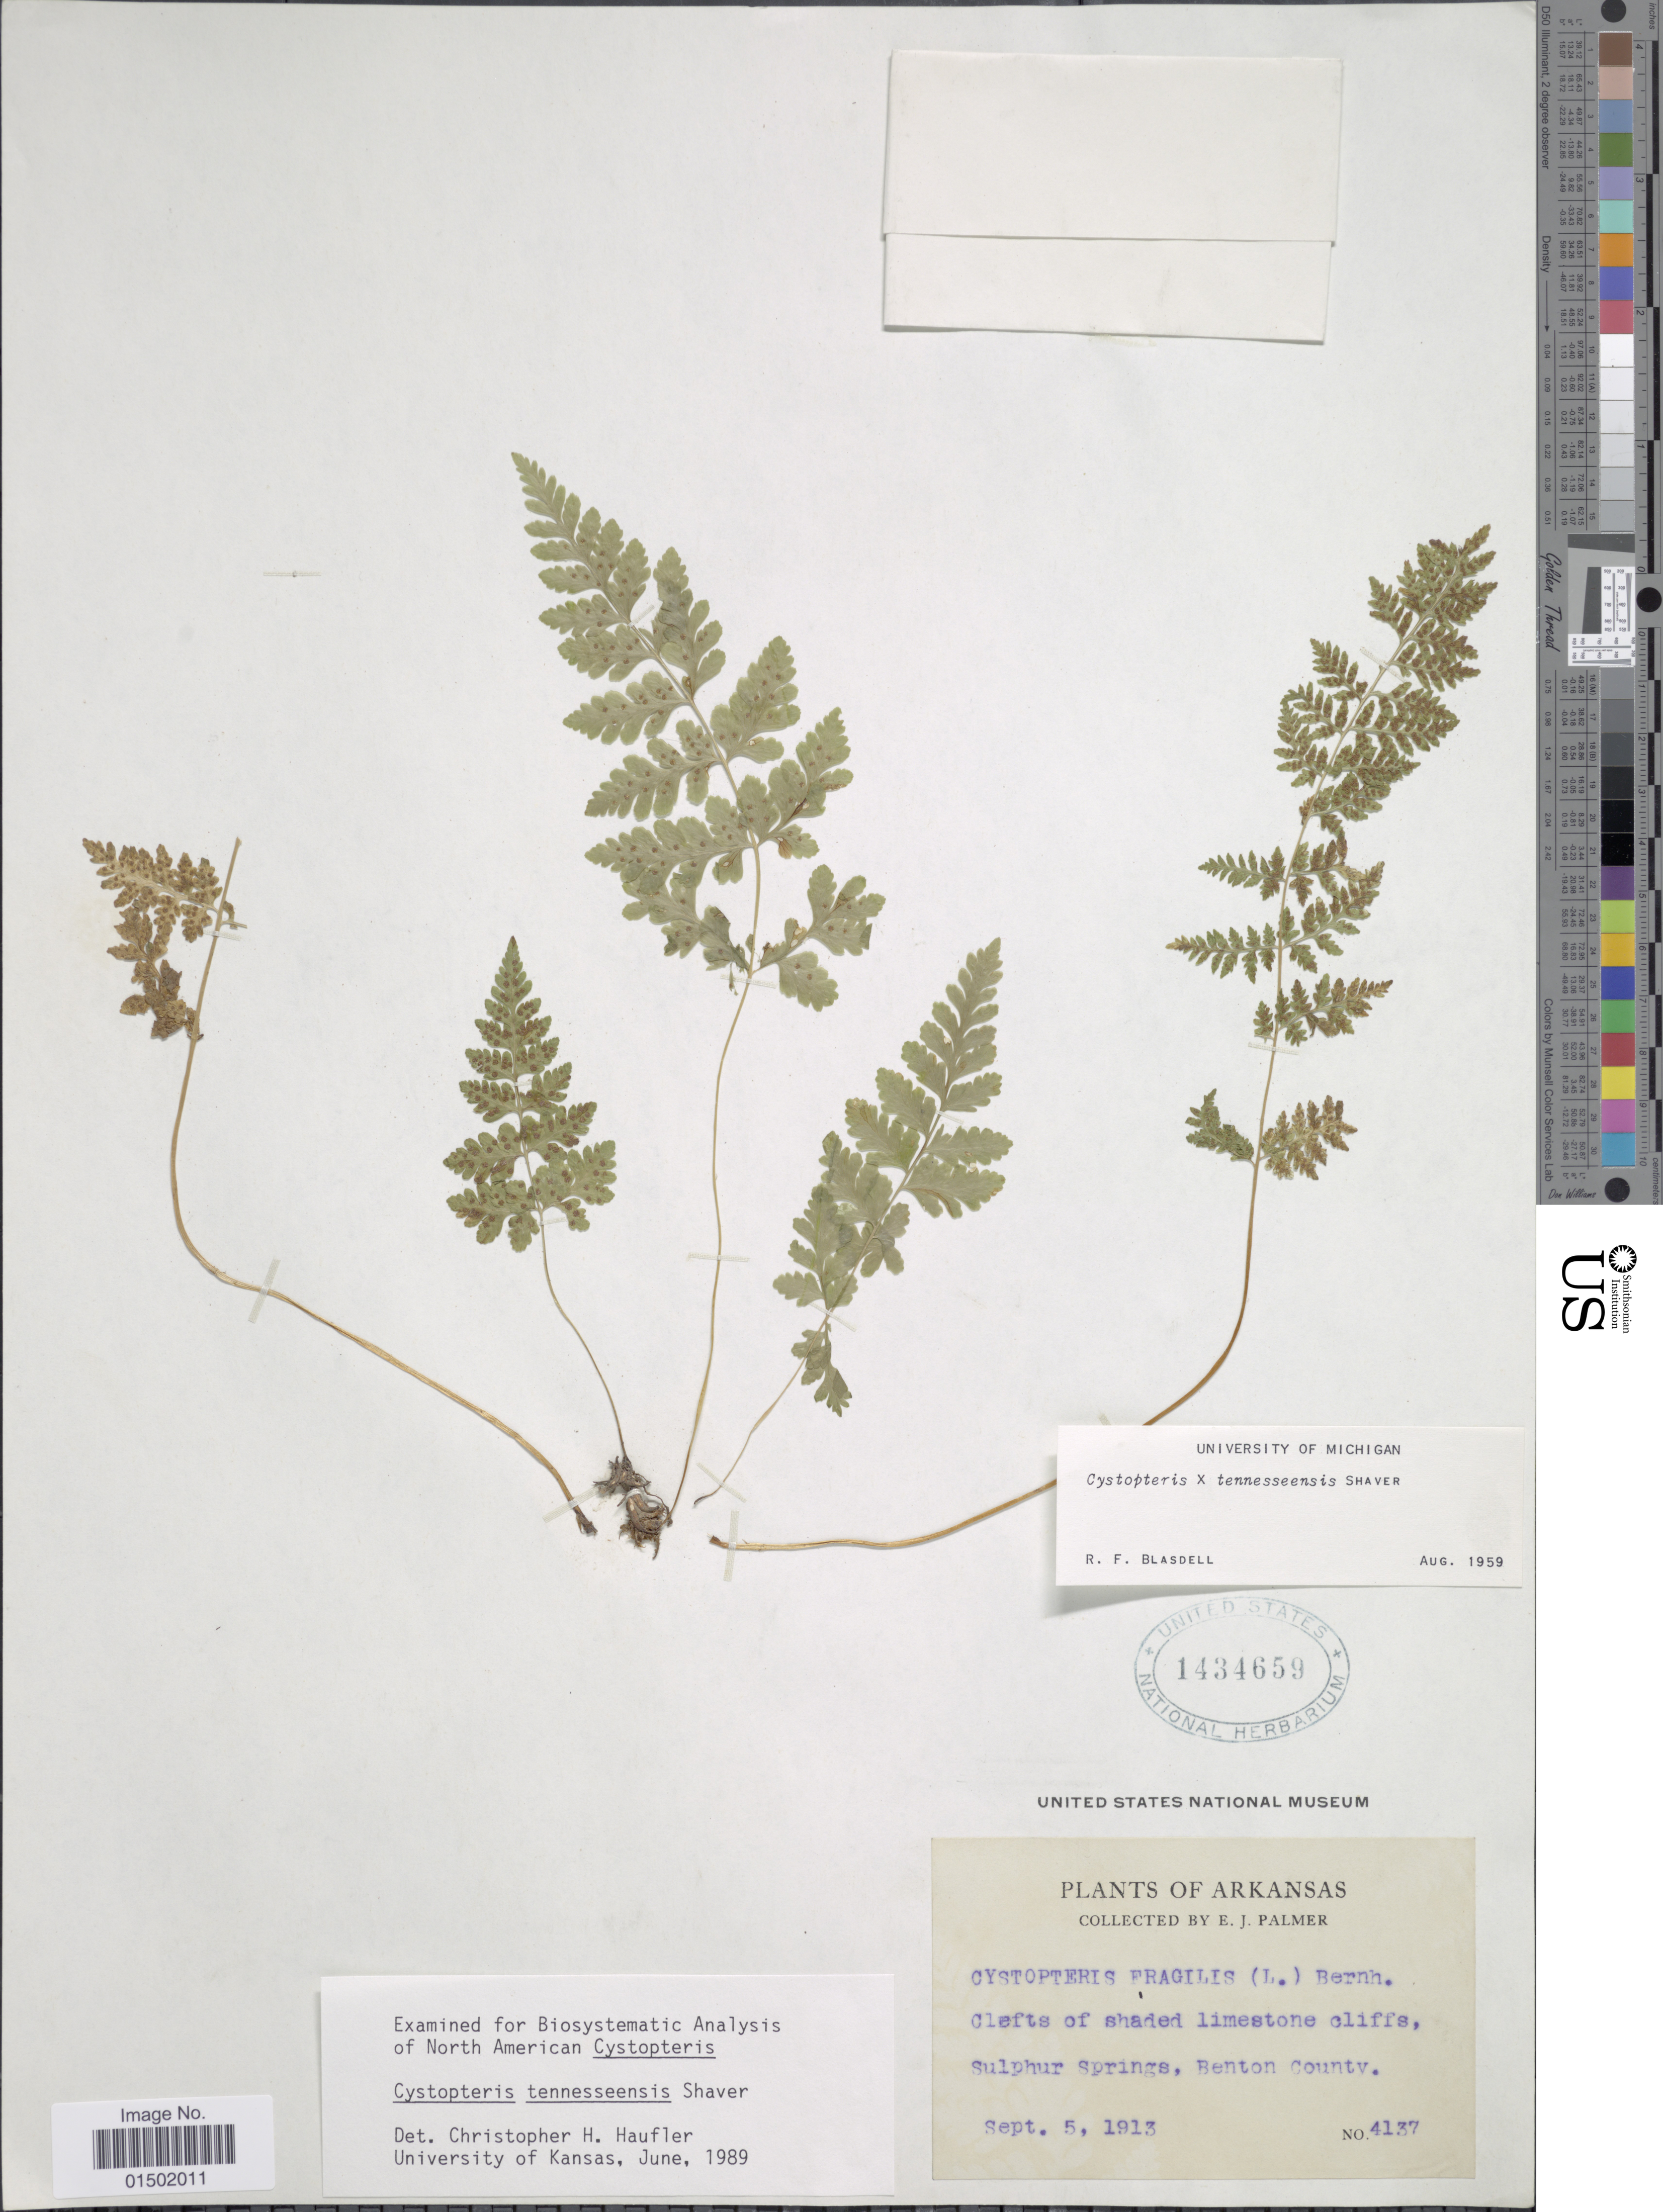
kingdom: Plantae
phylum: Tracheophyta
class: Polypodiopsida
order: Polypodiales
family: Cystopteridaceae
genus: Cystopteris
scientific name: Cystopteris tennesseensis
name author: Shaver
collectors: J. E. Palmér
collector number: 4137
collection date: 1913-09-05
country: United States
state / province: Arkansas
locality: Clefts of shaded limestone cliffs, Sulphur Springs, Benton County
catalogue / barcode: US 1434659